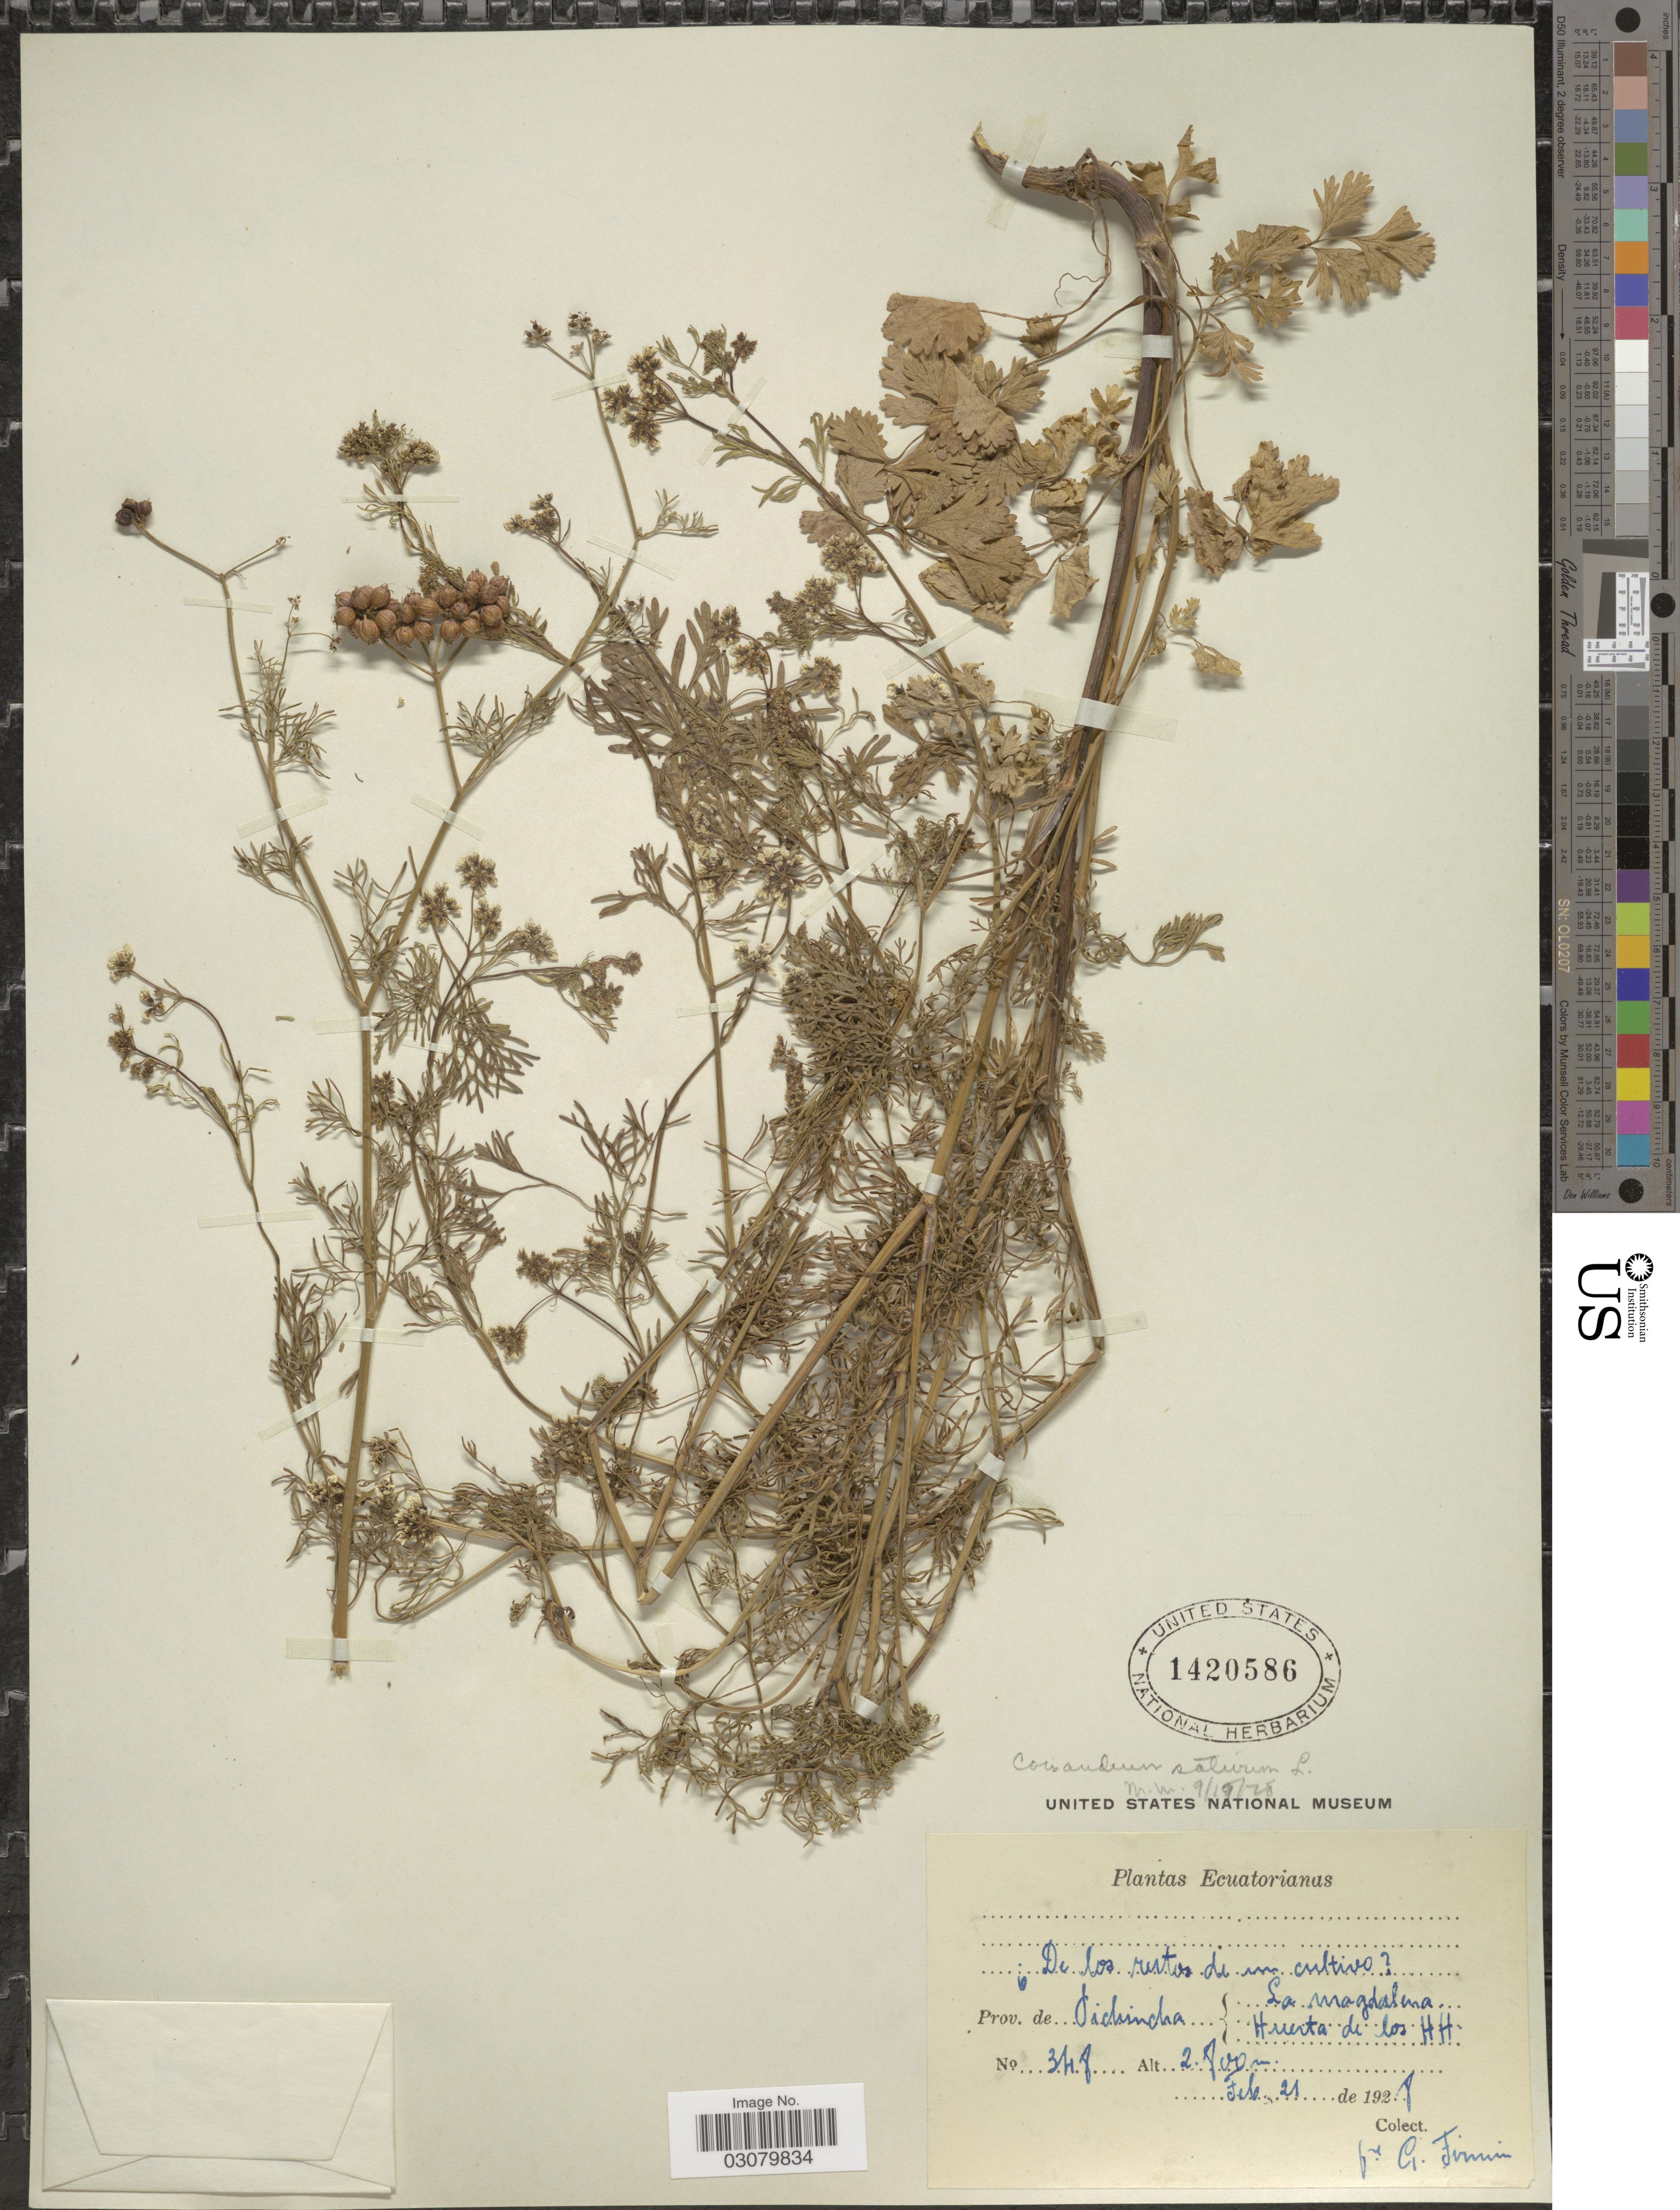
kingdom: Plantae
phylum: Tracheophyta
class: Magnoliopsida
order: Apiales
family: Apiaceae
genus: Coriandrum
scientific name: Coriandrum sativum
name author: L.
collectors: F. Firmin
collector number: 348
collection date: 1928-02-21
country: Ecuador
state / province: Pichincha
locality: La Magdalena Huerta de los H.H.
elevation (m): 2800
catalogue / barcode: US 1420586